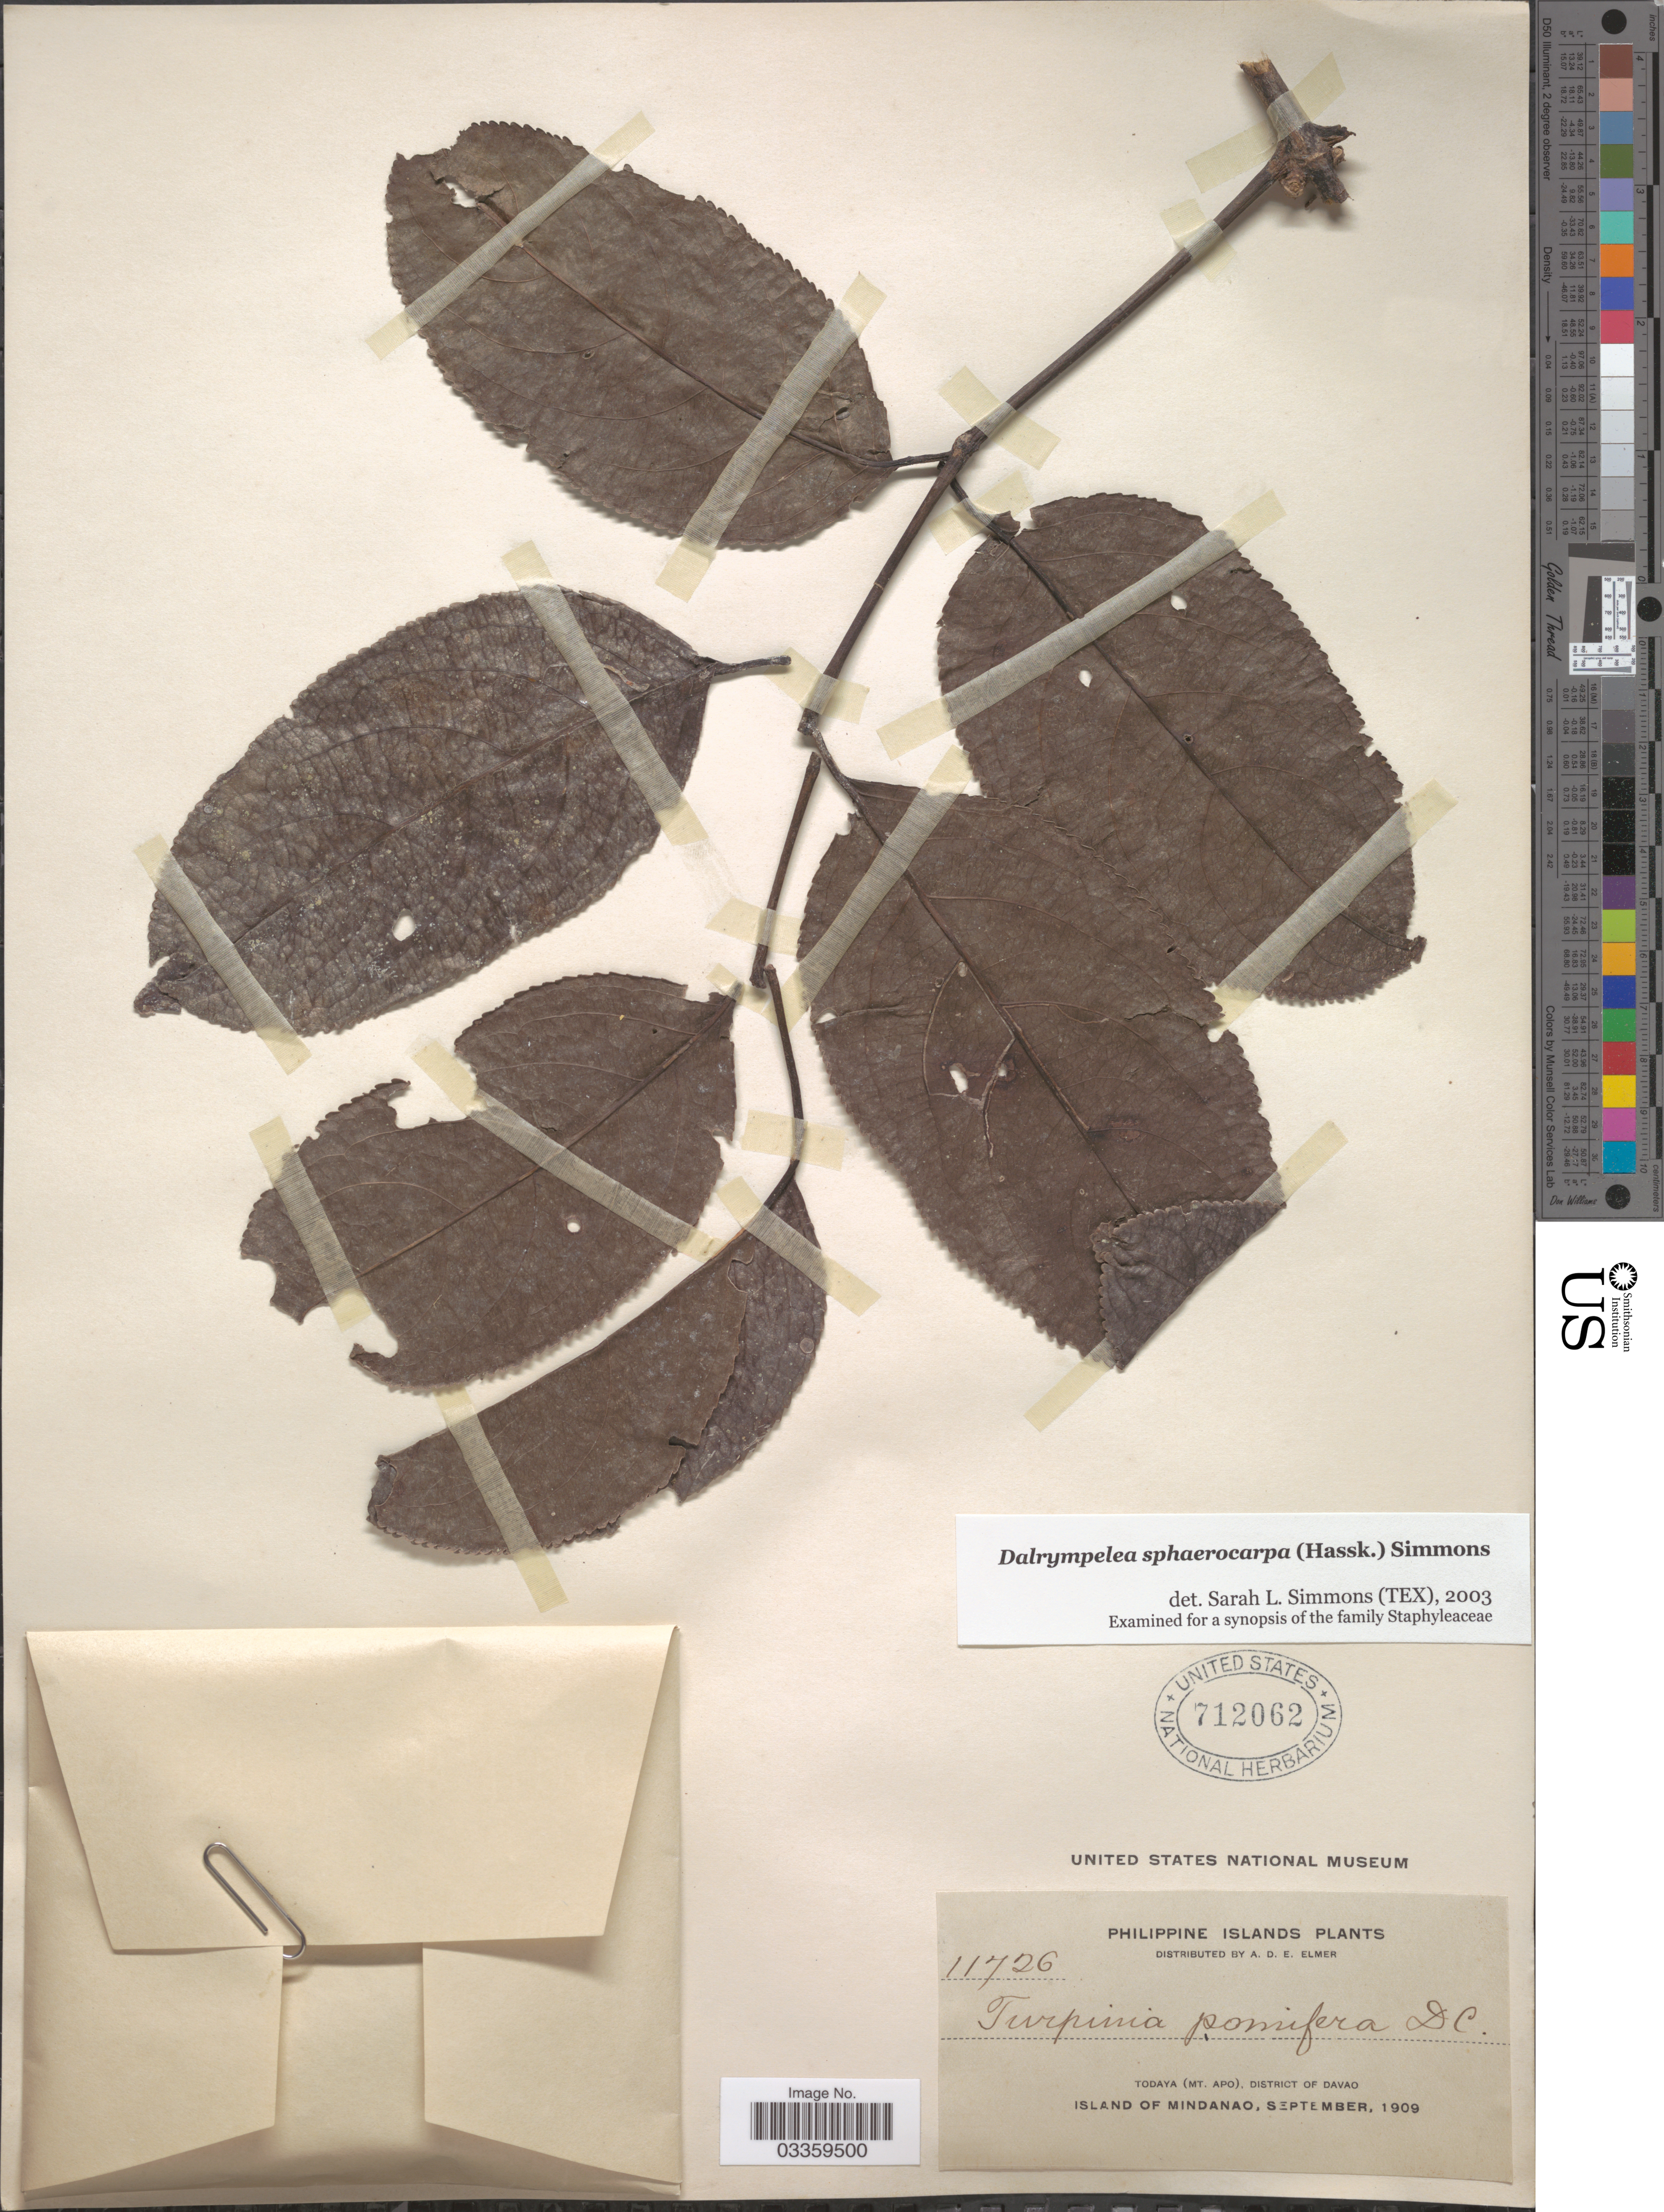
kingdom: Plantae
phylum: Tracheophyta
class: Magnoliopsida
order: Crossosomatales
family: Staphyleaceae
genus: Dalrympelea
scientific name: Dalrympelea sphaerocarpa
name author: (Hassk.) Nor-Ezzaw.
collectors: A. D. E. Elmer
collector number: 11726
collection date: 1909-09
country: Philippines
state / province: Davao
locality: Philippine Islands. Todaya (Mt. Apo), District of Davao. Island of Mindanao.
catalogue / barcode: US 712062